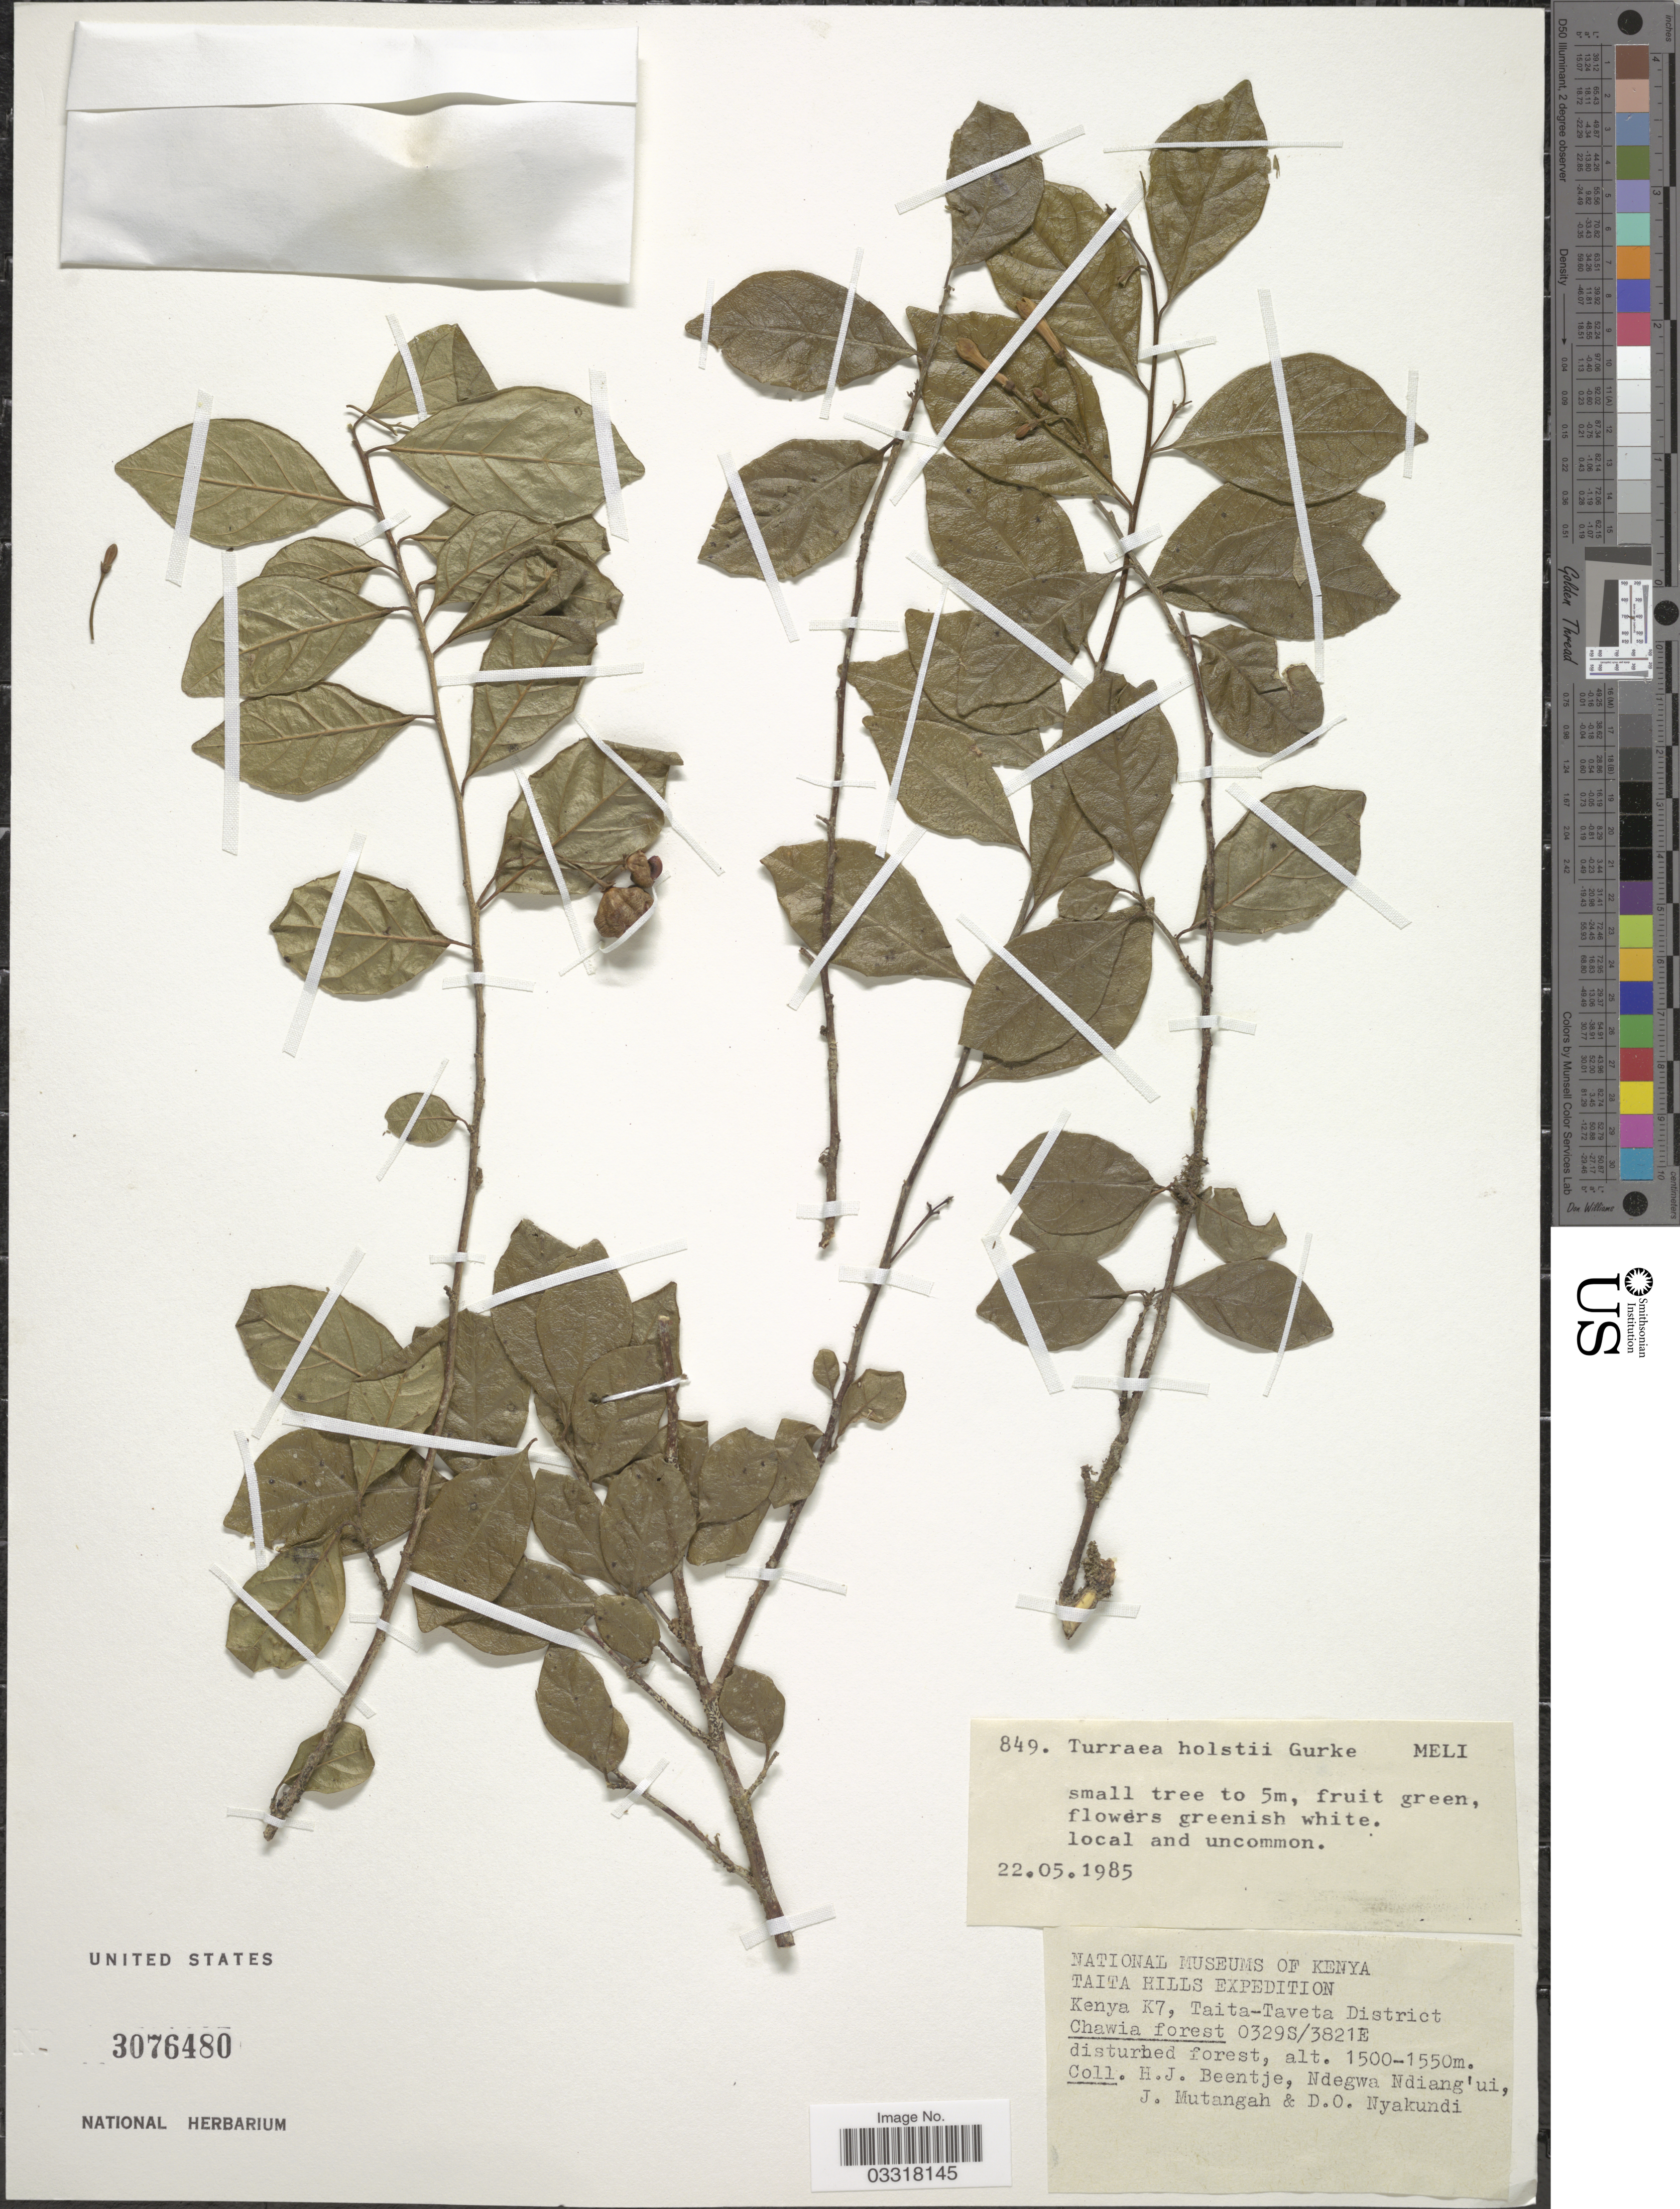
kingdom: Plantae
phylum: Tracheophyta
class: Magnoliopsida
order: Sapindales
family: Meliaceae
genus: Turraea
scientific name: Turraea holstii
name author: Gürke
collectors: H. J. Beentje, Ndegwa Ndiang'ui, J. Mutangah & D. Nyakundi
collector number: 849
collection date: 1985-05-22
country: Kenya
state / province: Taita Taveta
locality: Taita Hills. Kenya K7, Taita-Taveta District Chawia forest.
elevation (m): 1500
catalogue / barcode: US 3076480